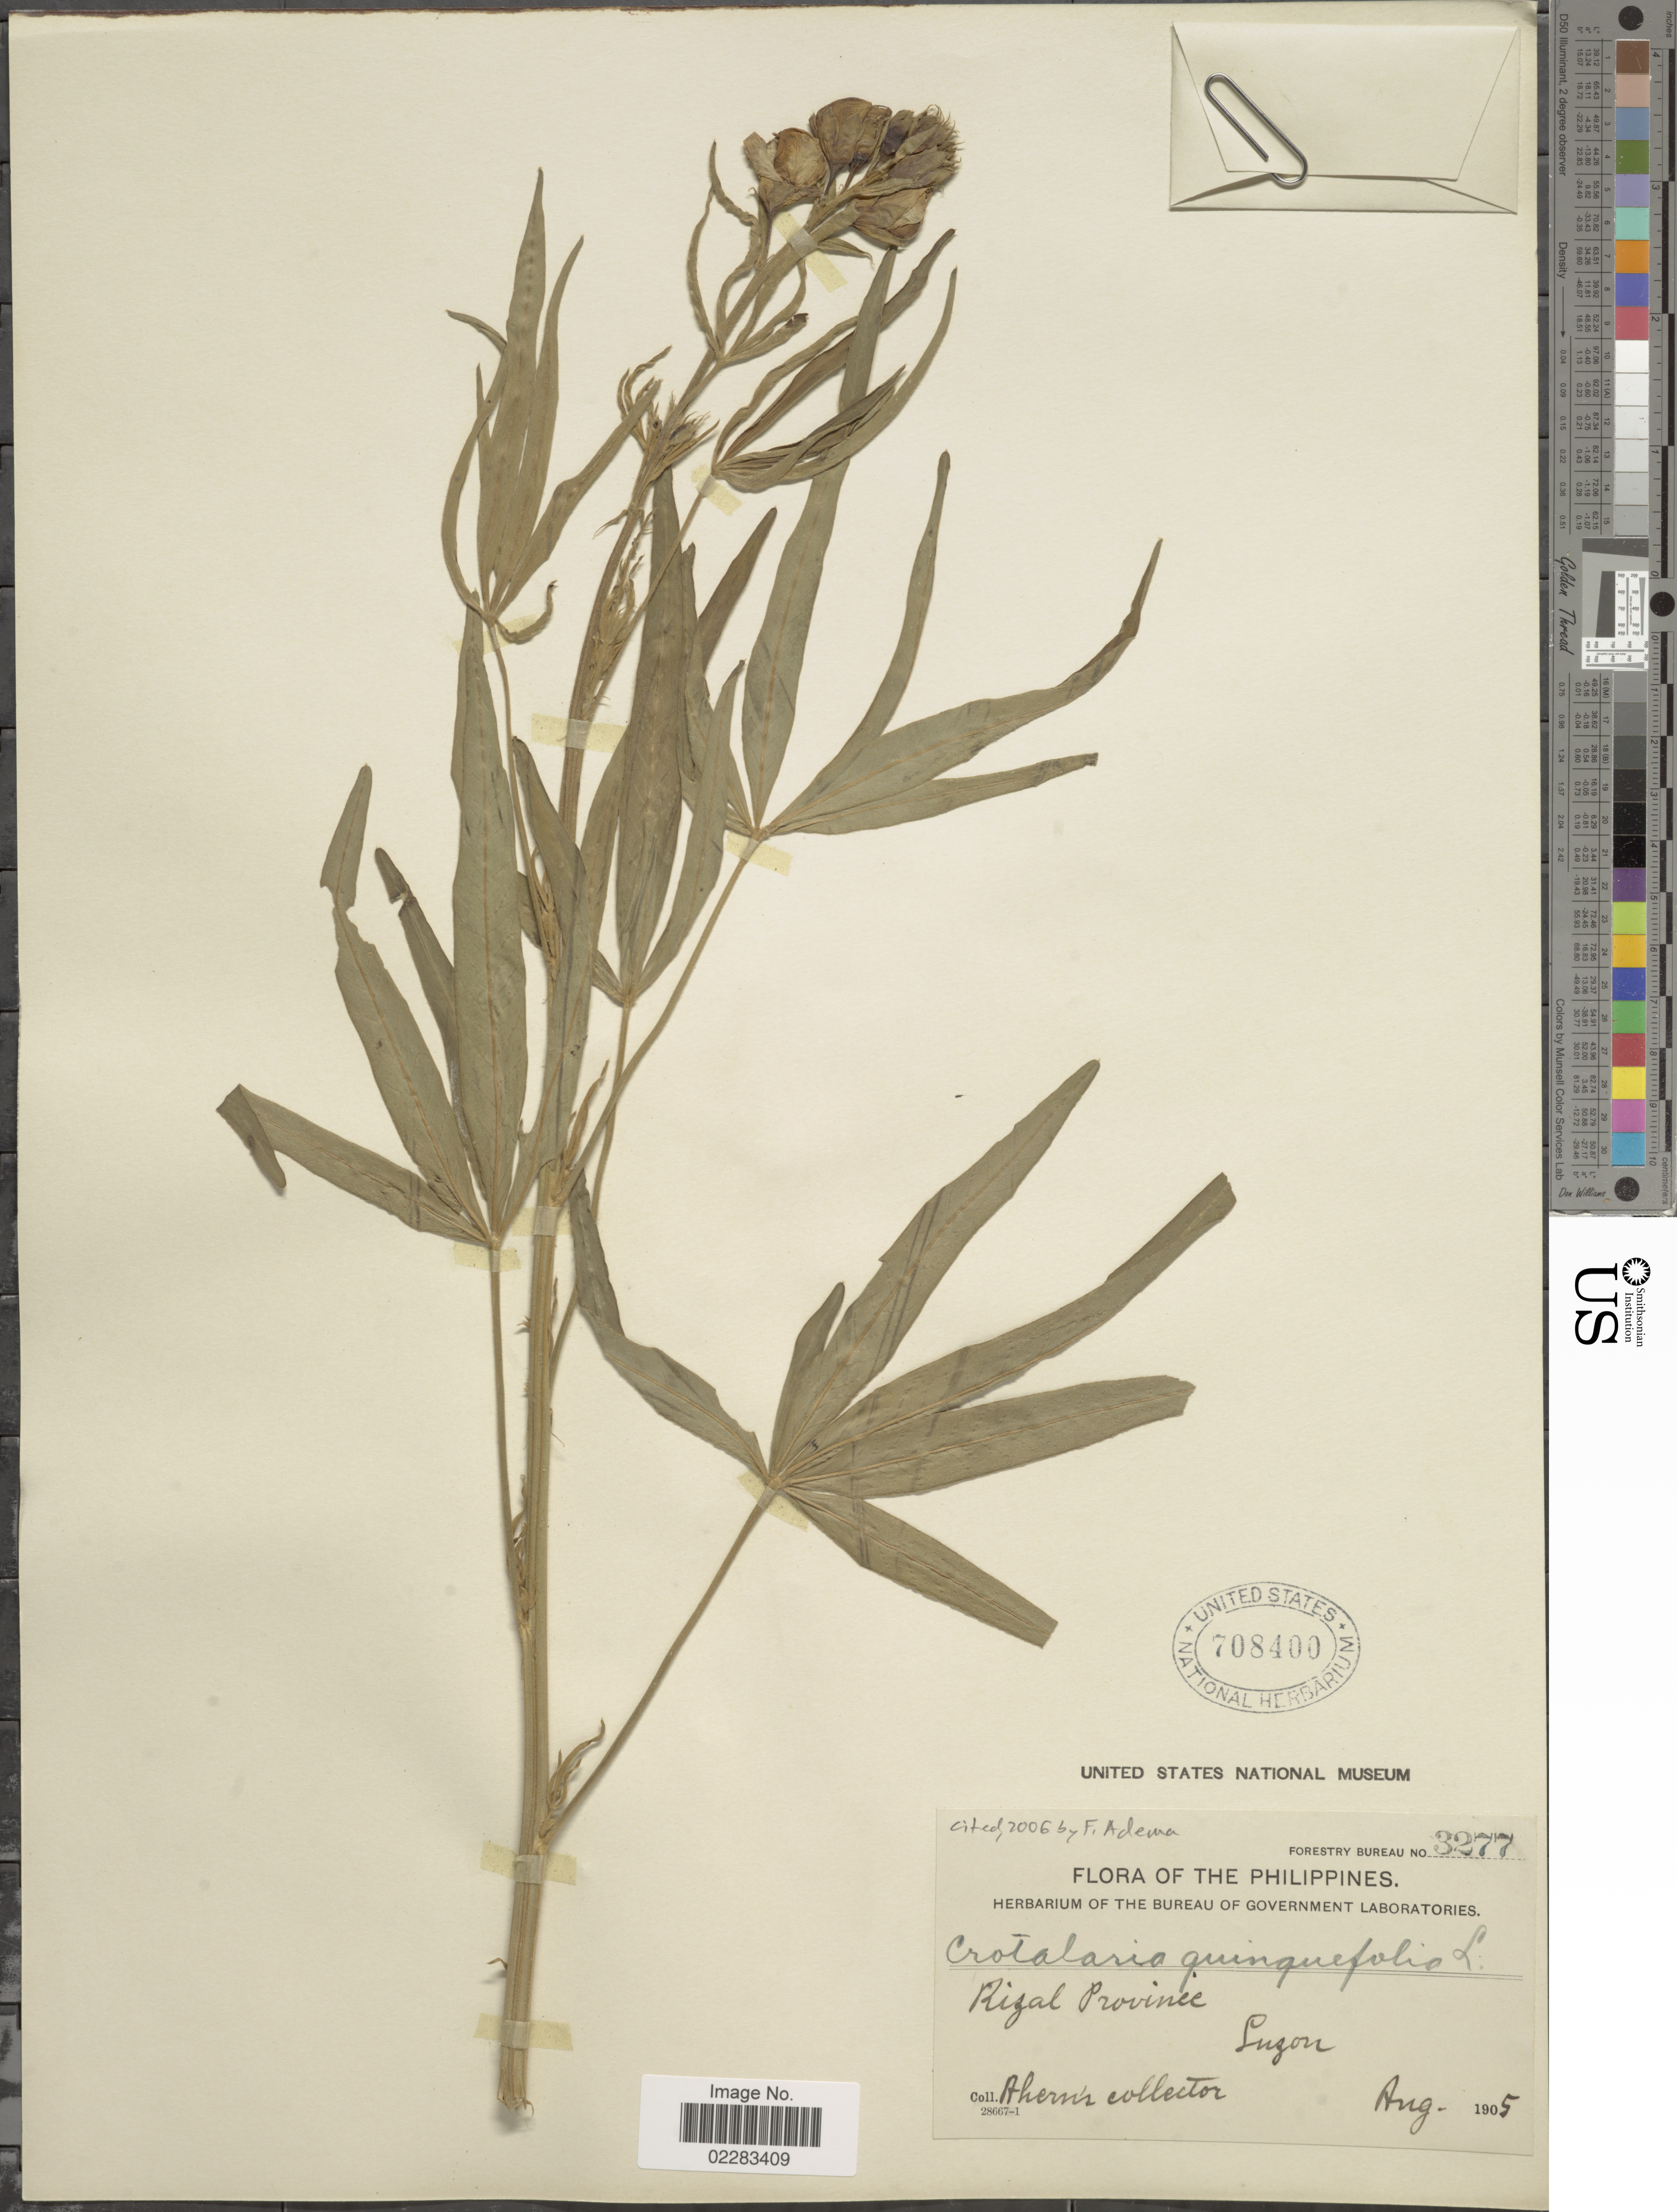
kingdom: Plantae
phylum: Tracheophyta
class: Magnoliopsida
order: Fabales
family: Fabaceae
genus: Crotalaria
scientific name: Crotalaria quinquefolia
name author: L.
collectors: Ahern's collector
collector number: Forestry Bureau 3277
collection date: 1905-08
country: Philippines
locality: Rizal Province, Luzon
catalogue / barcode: US 708400